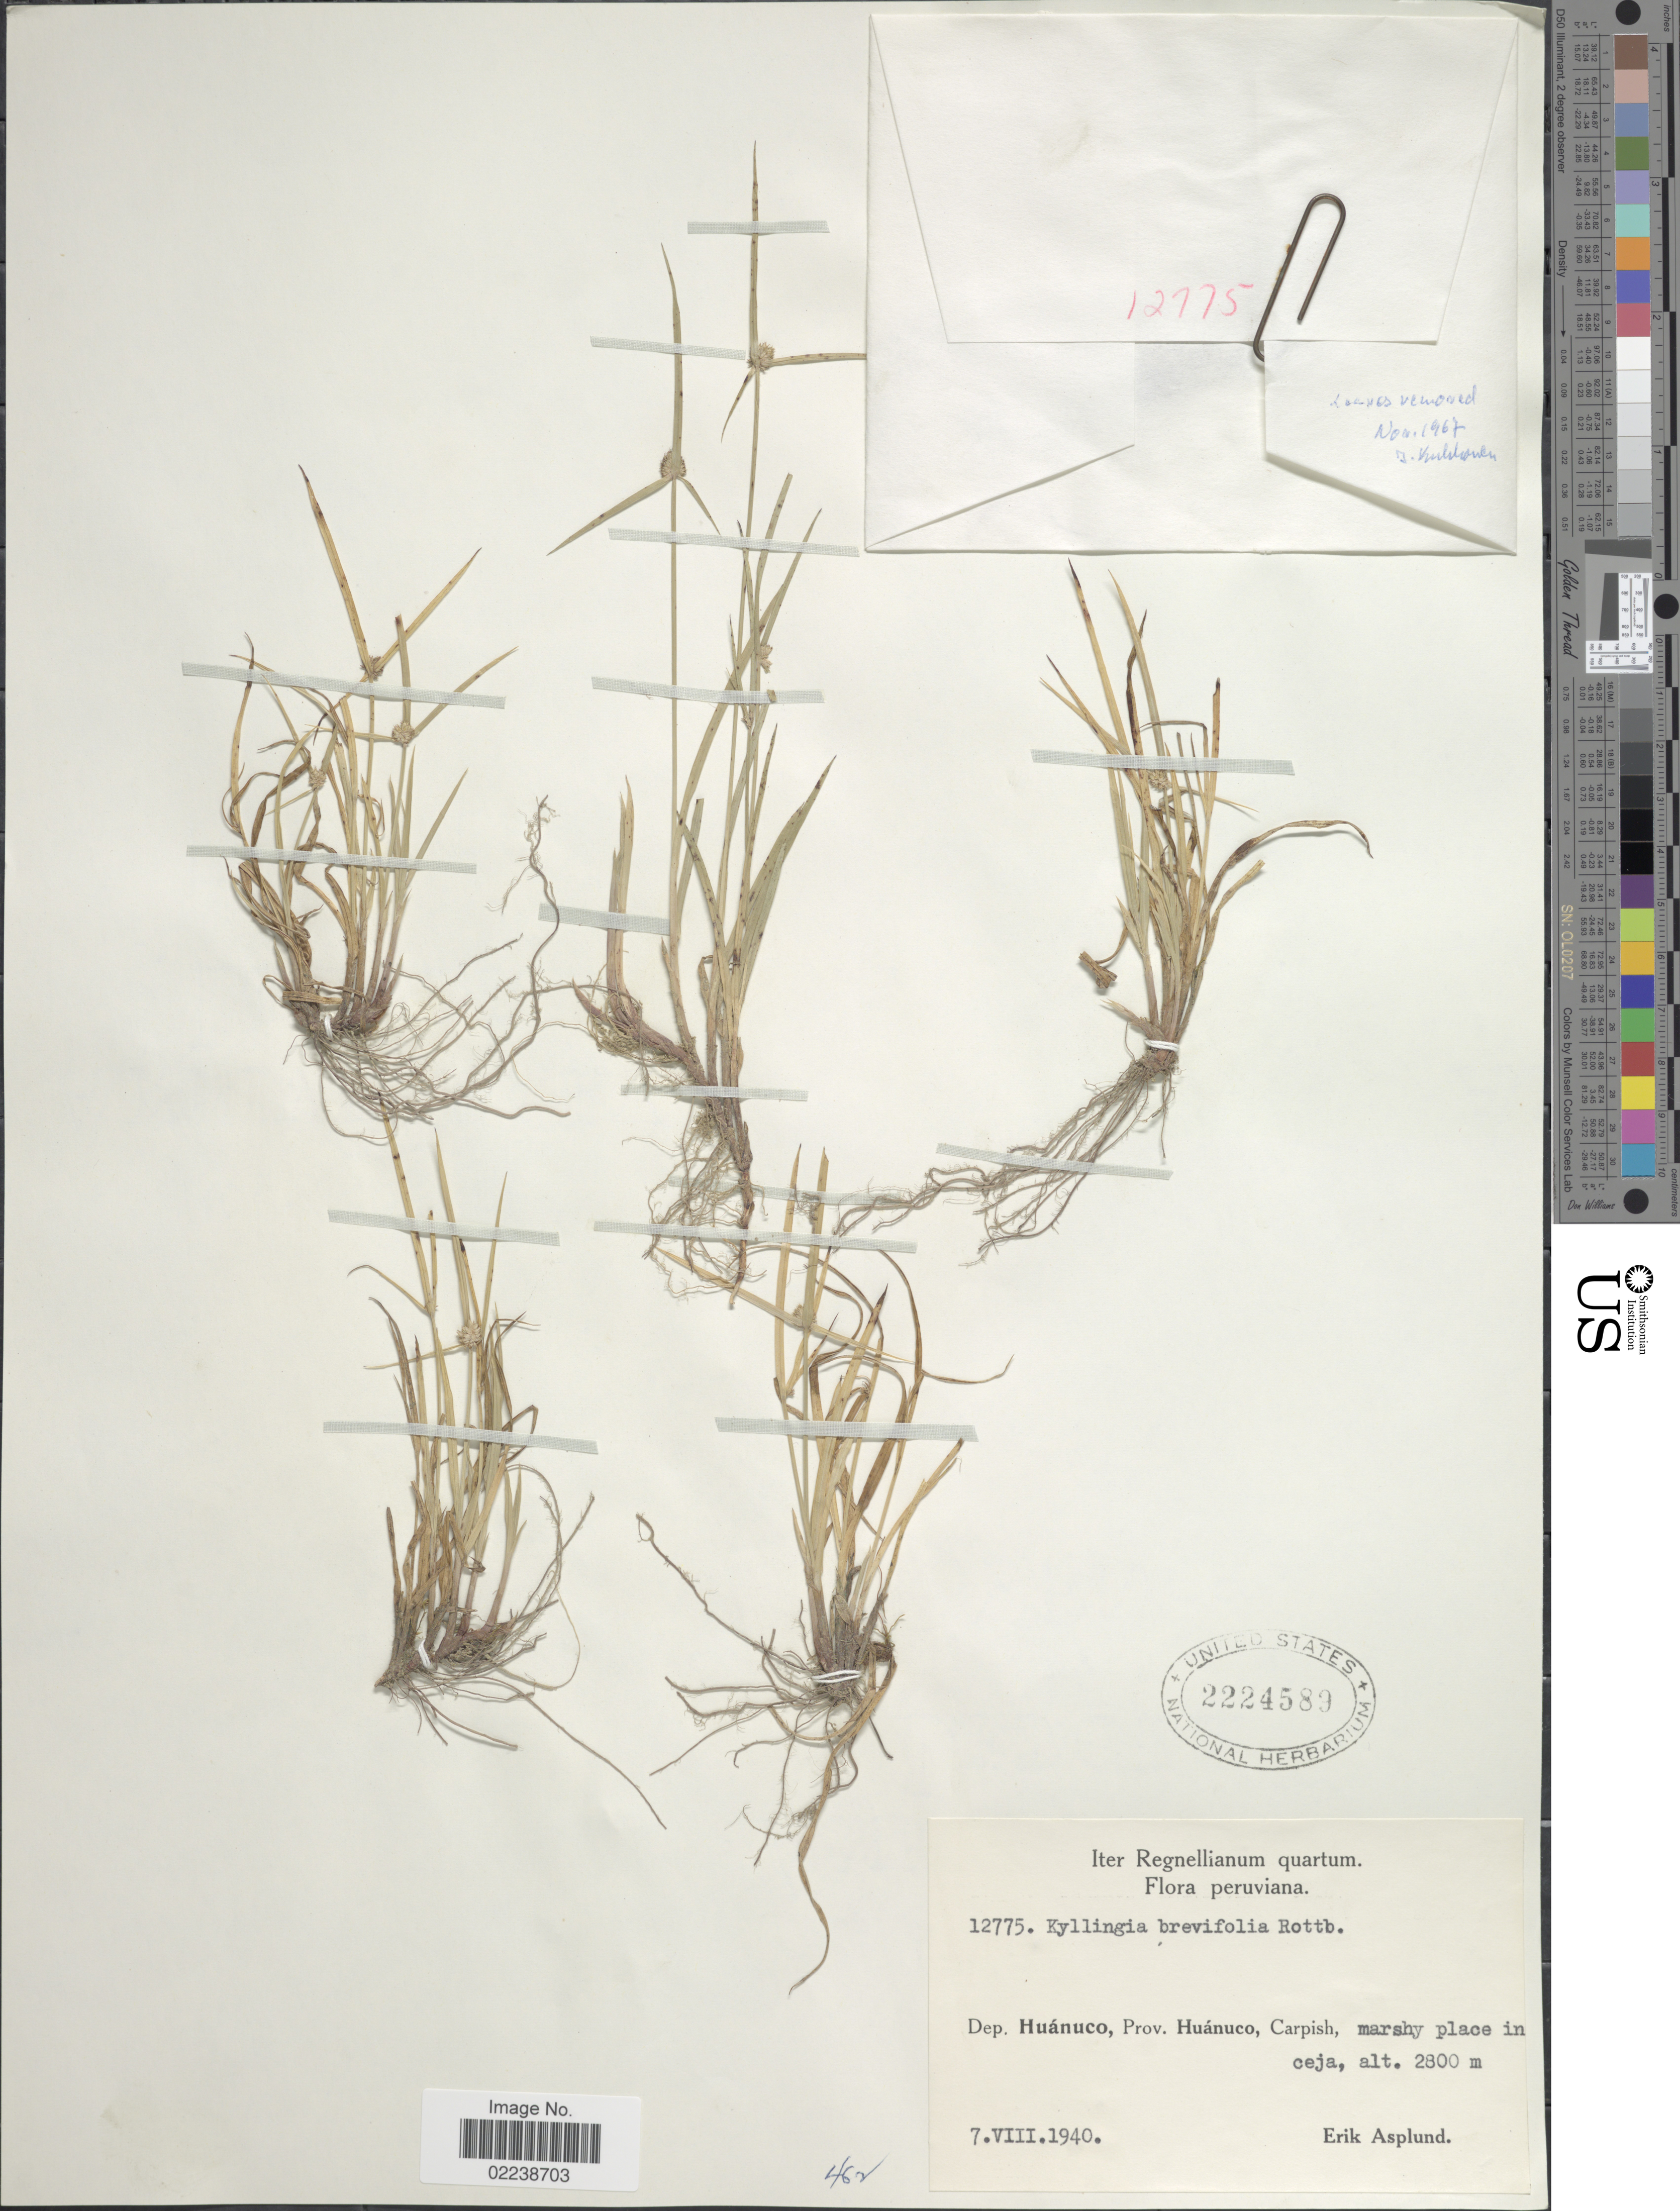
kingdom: Plantae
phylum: Tracheophyta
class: Liliopsida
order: Poales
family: Cyperaceae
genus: Cyperus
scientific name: Cyperus brevifolius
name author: (Rottb.) Hassk.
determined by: Strong, M. T., (US), Smithsonian Institution - National Museum of Natural History (UNITED STATES)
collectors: E. Asplund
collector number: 12775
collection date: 1940-08-07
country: Peru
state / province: Huánuco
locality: Prov. Huanuco, Carpish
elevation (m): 2800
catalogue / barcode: US 2224589